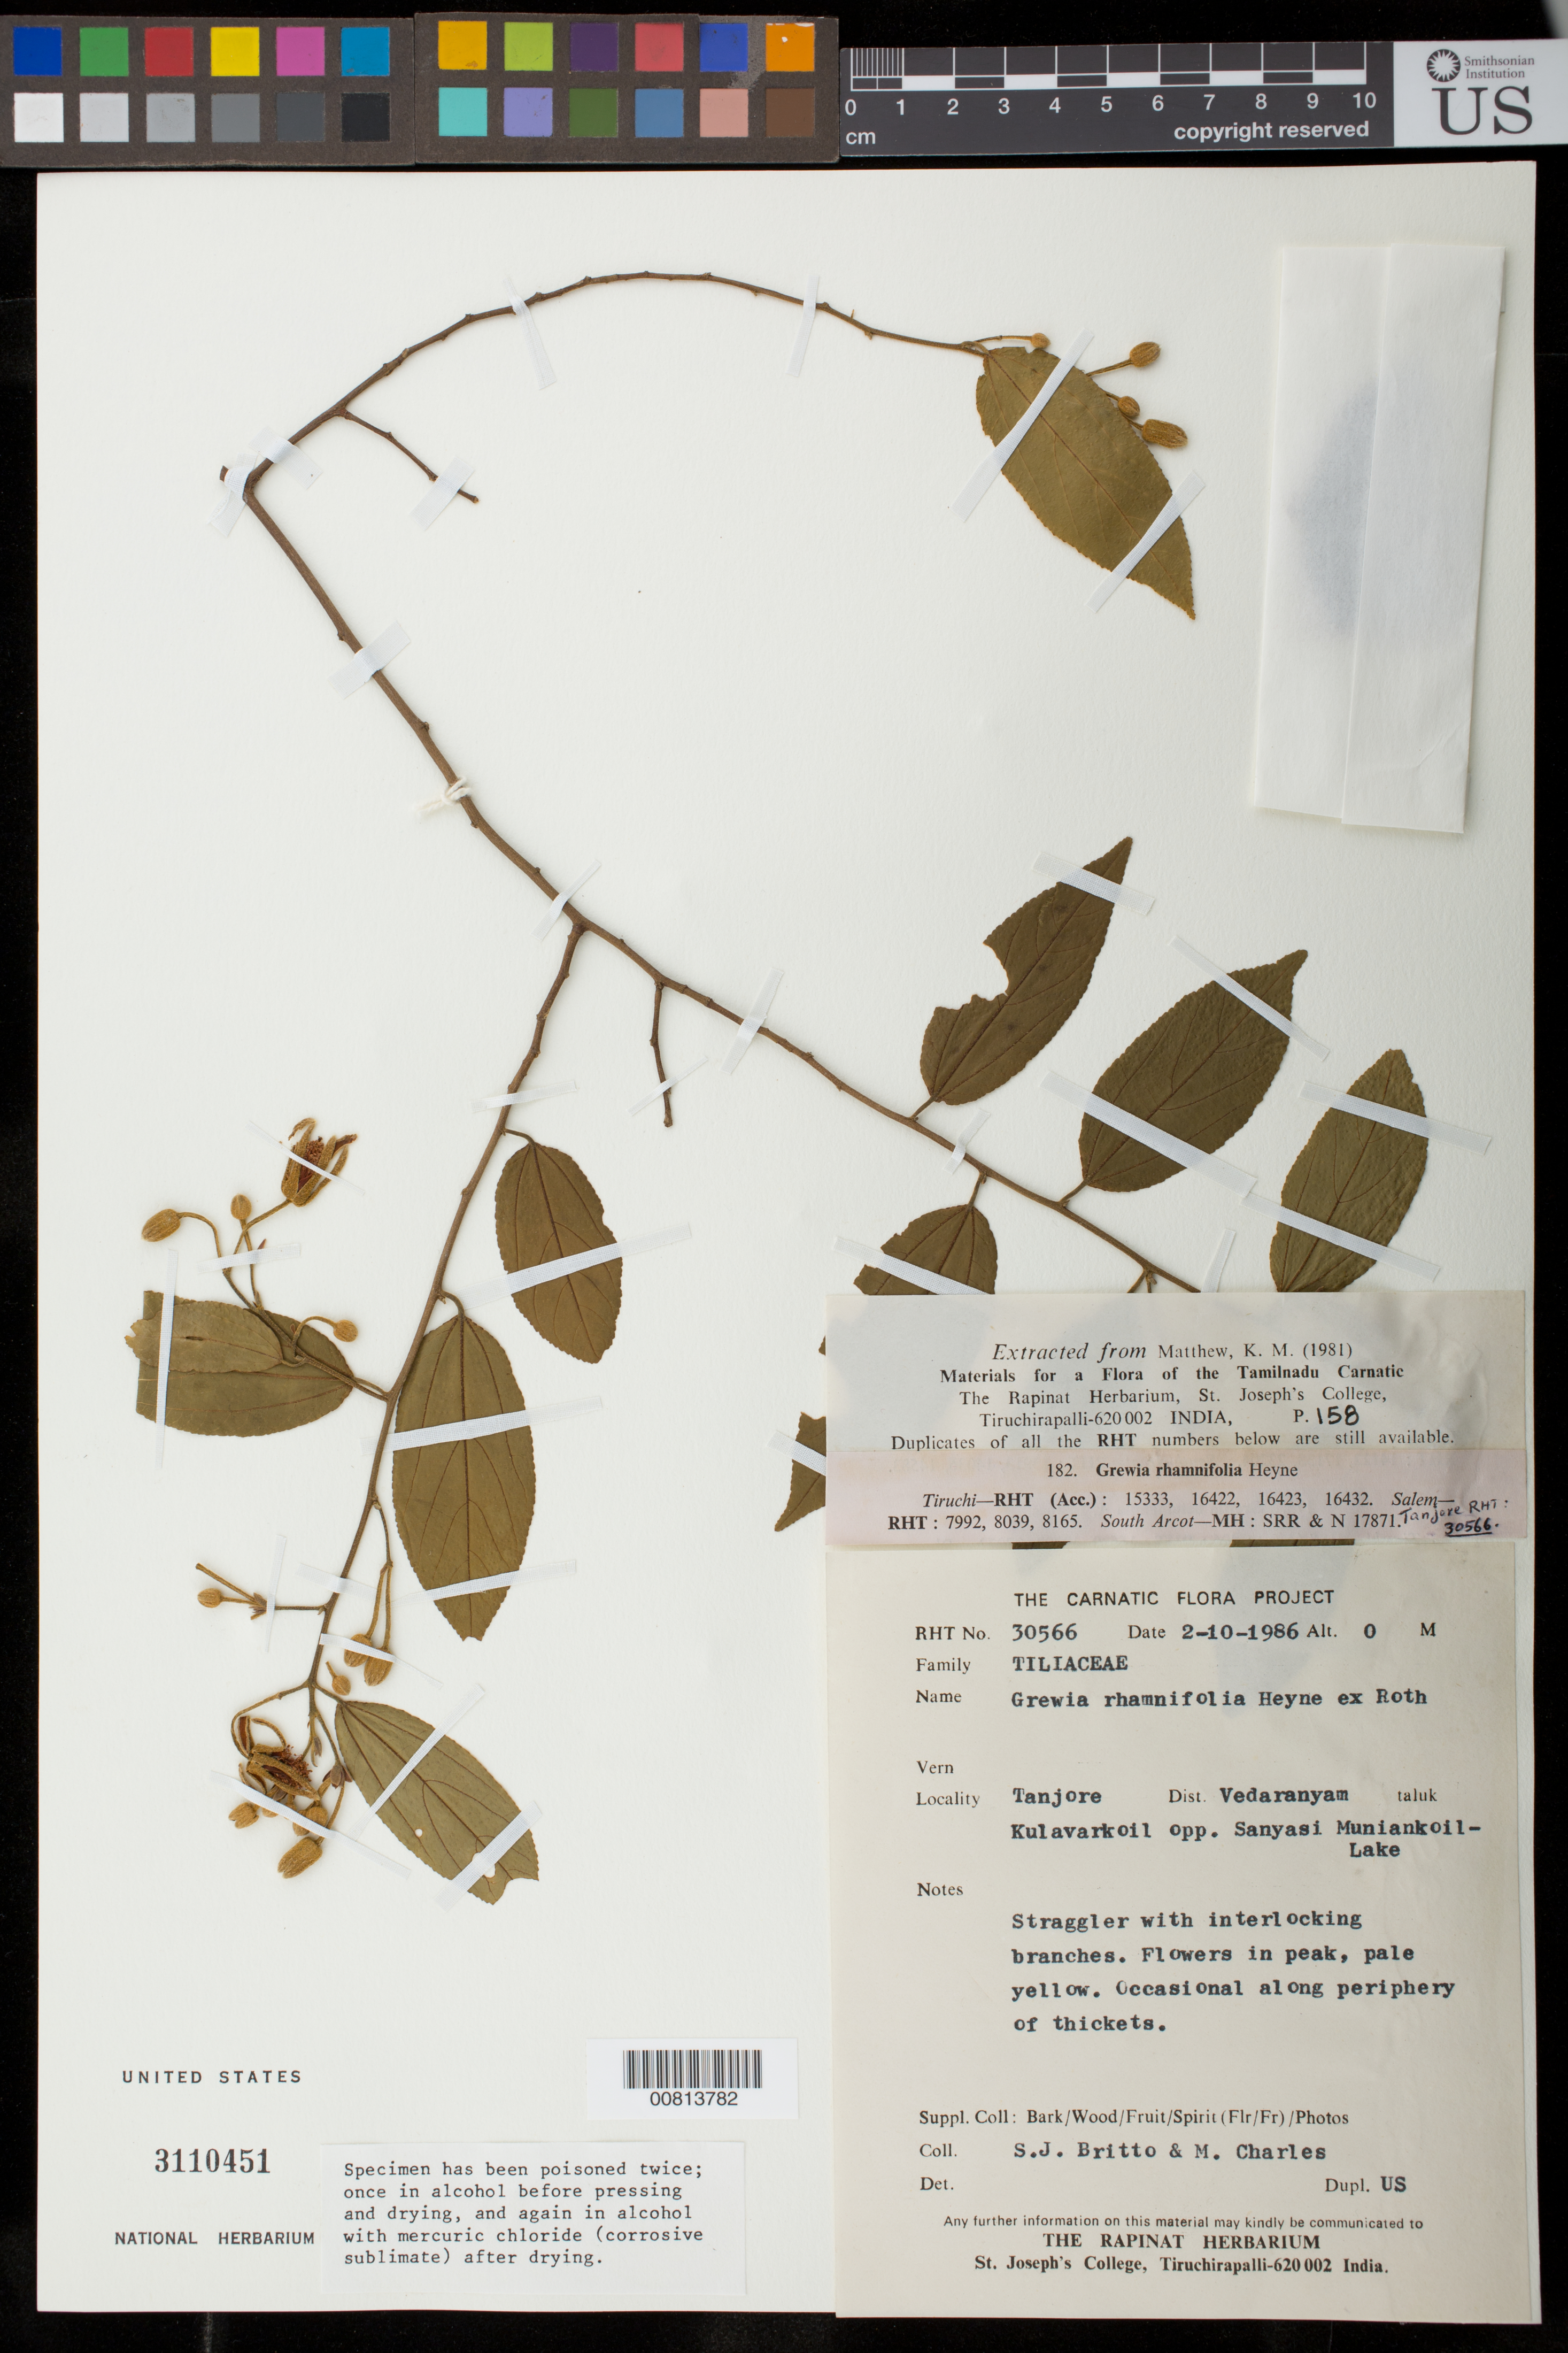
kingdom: Plantae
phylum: Tracheophyta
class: Magnoliopsida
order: Malvales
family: Malvaceae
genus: Grewia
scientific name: Grewia rhamnifolia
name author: Heyne ex Roth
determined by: Meijer, W.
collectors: S. J. Britto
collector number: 30566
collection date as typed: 2-10-1986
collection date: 1986-02-10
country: India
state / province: Tamil Nadu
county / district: Vedaranyam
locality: Tanjore, Kulavarkoil opp. Sanyas Muniakoil-Lake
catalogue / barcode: US 3110451